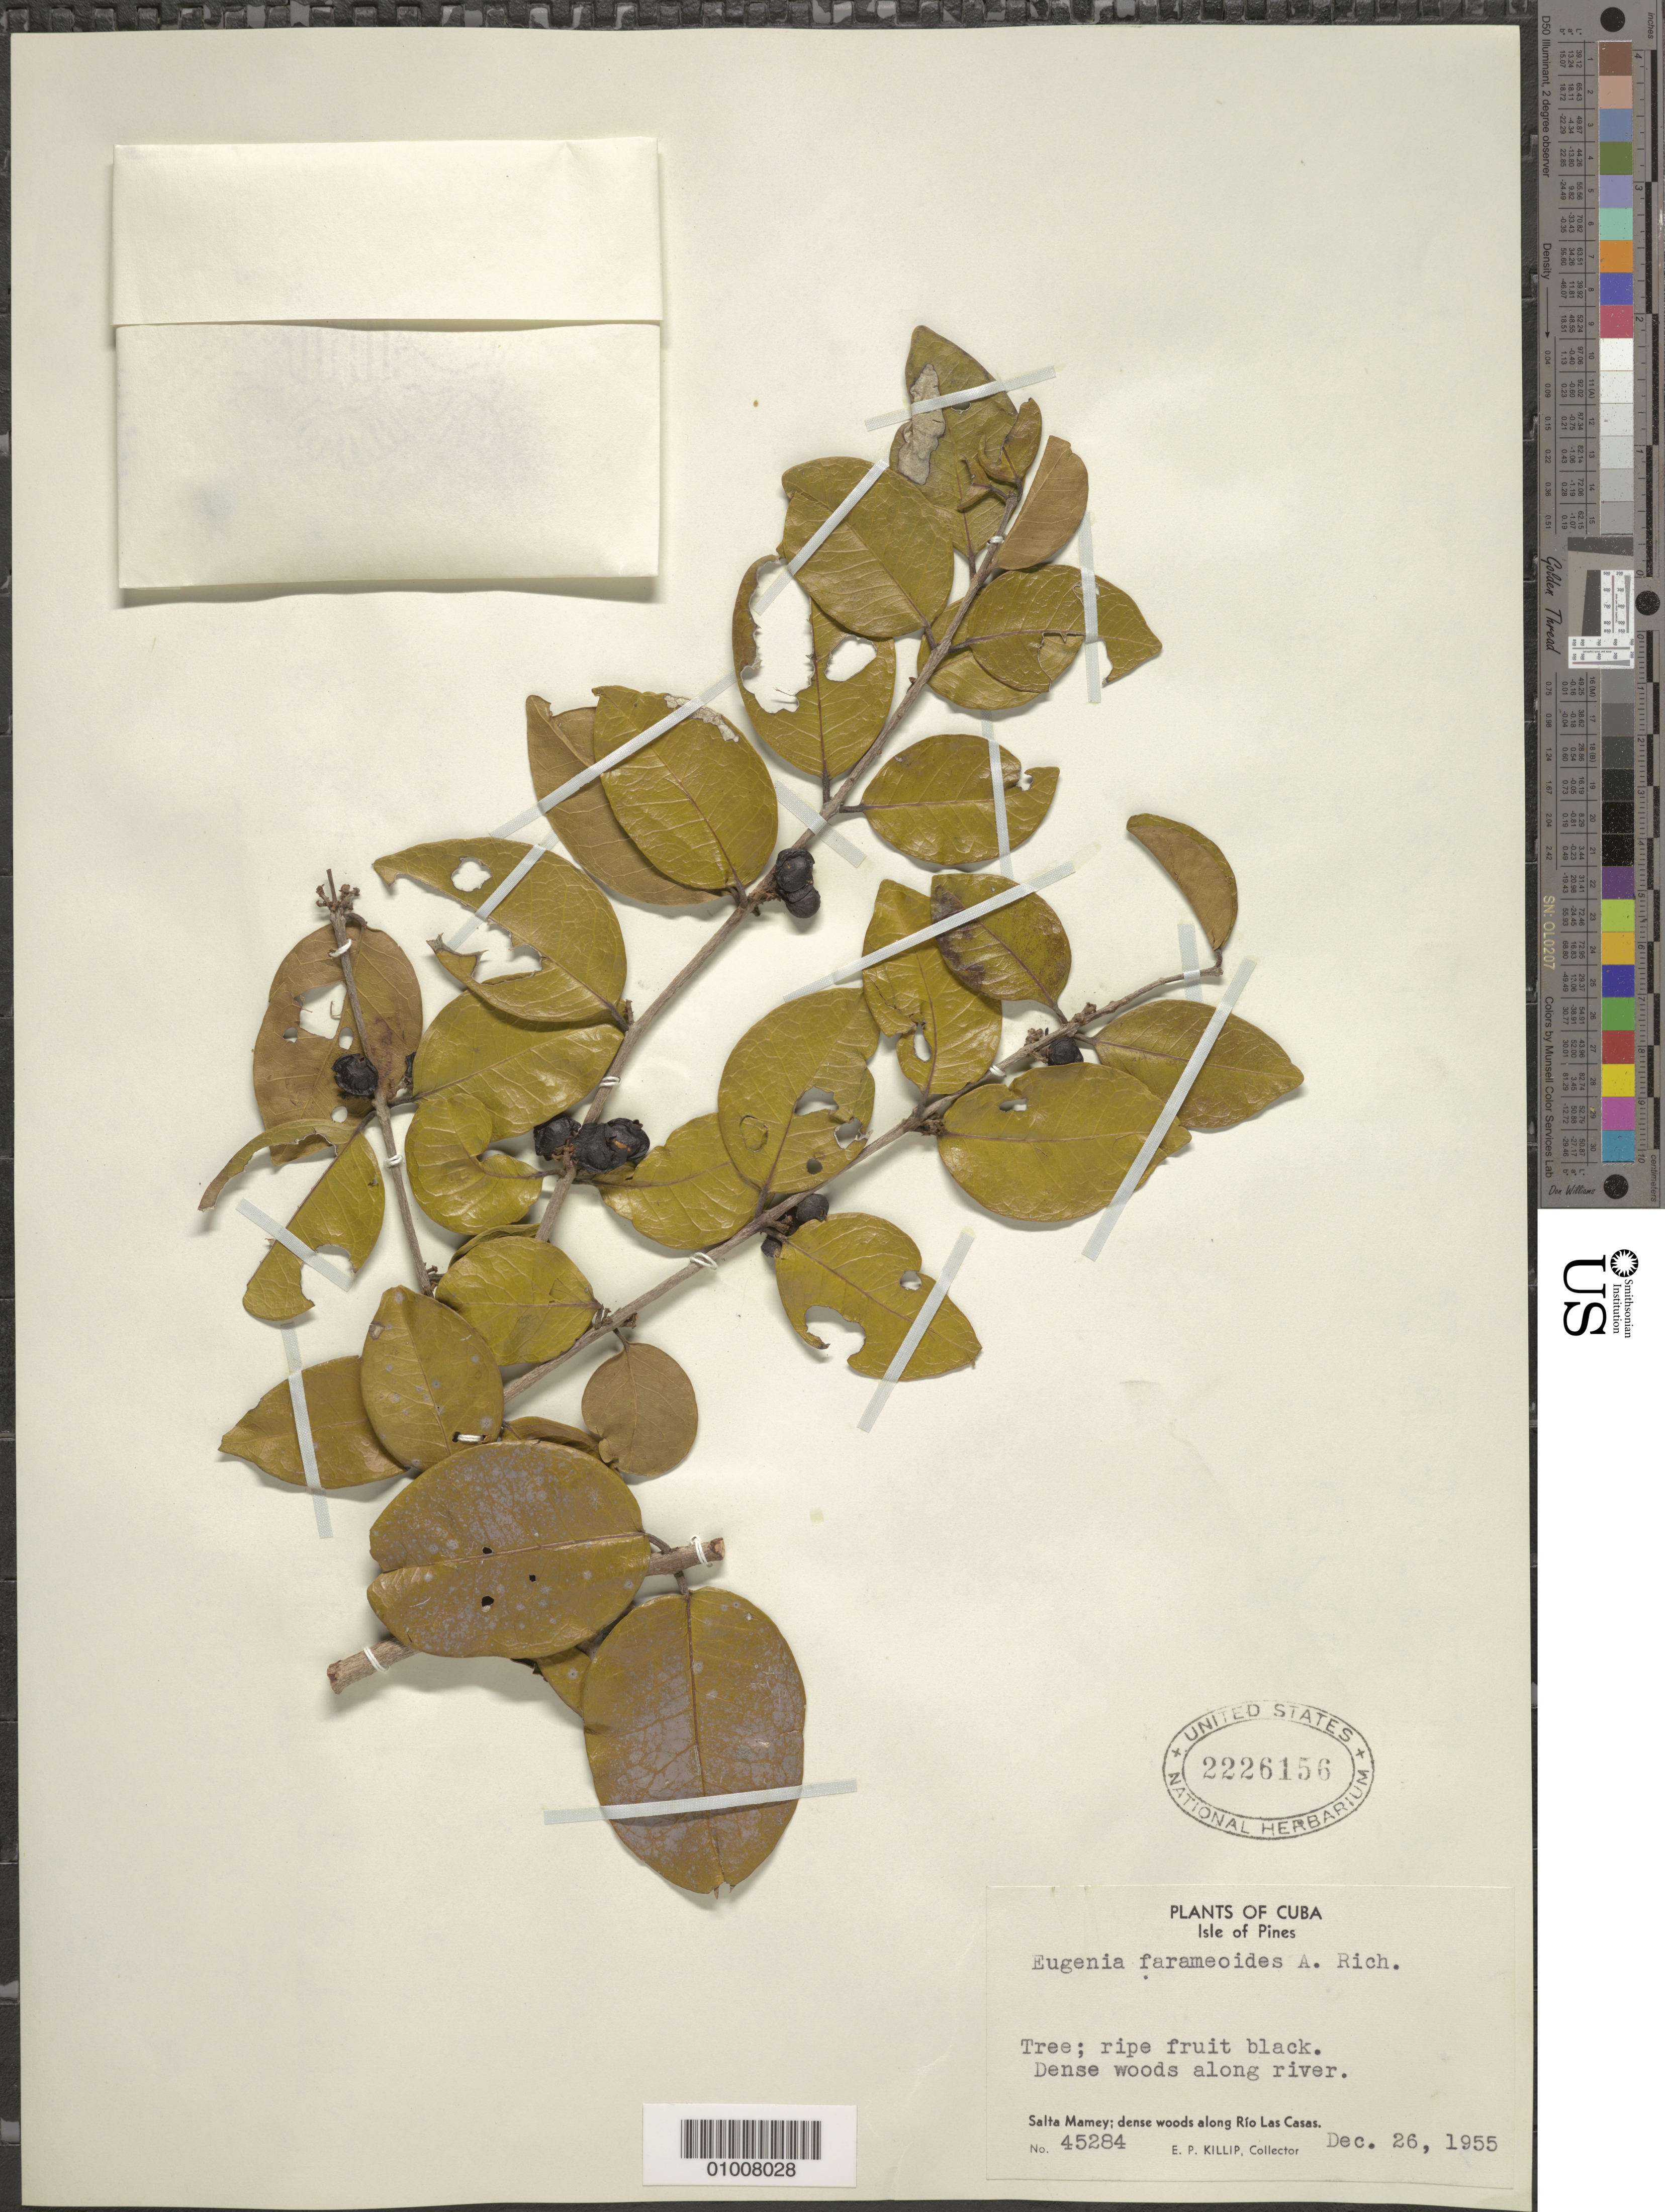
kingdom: Plantae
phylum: Tracheophyta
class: Magnoliopsida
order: Myrtales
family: Myrtaceae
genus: Eugenia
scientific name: Eugenia farameoides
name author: A. Rich.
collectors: E. P. Killip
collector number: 45284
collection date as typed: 26 Dec 1955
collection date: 1955-12-26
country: Cuba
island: Isla de la Juventud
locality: Salta Mamey; along Rio Las Casas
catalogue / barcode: US 2226156